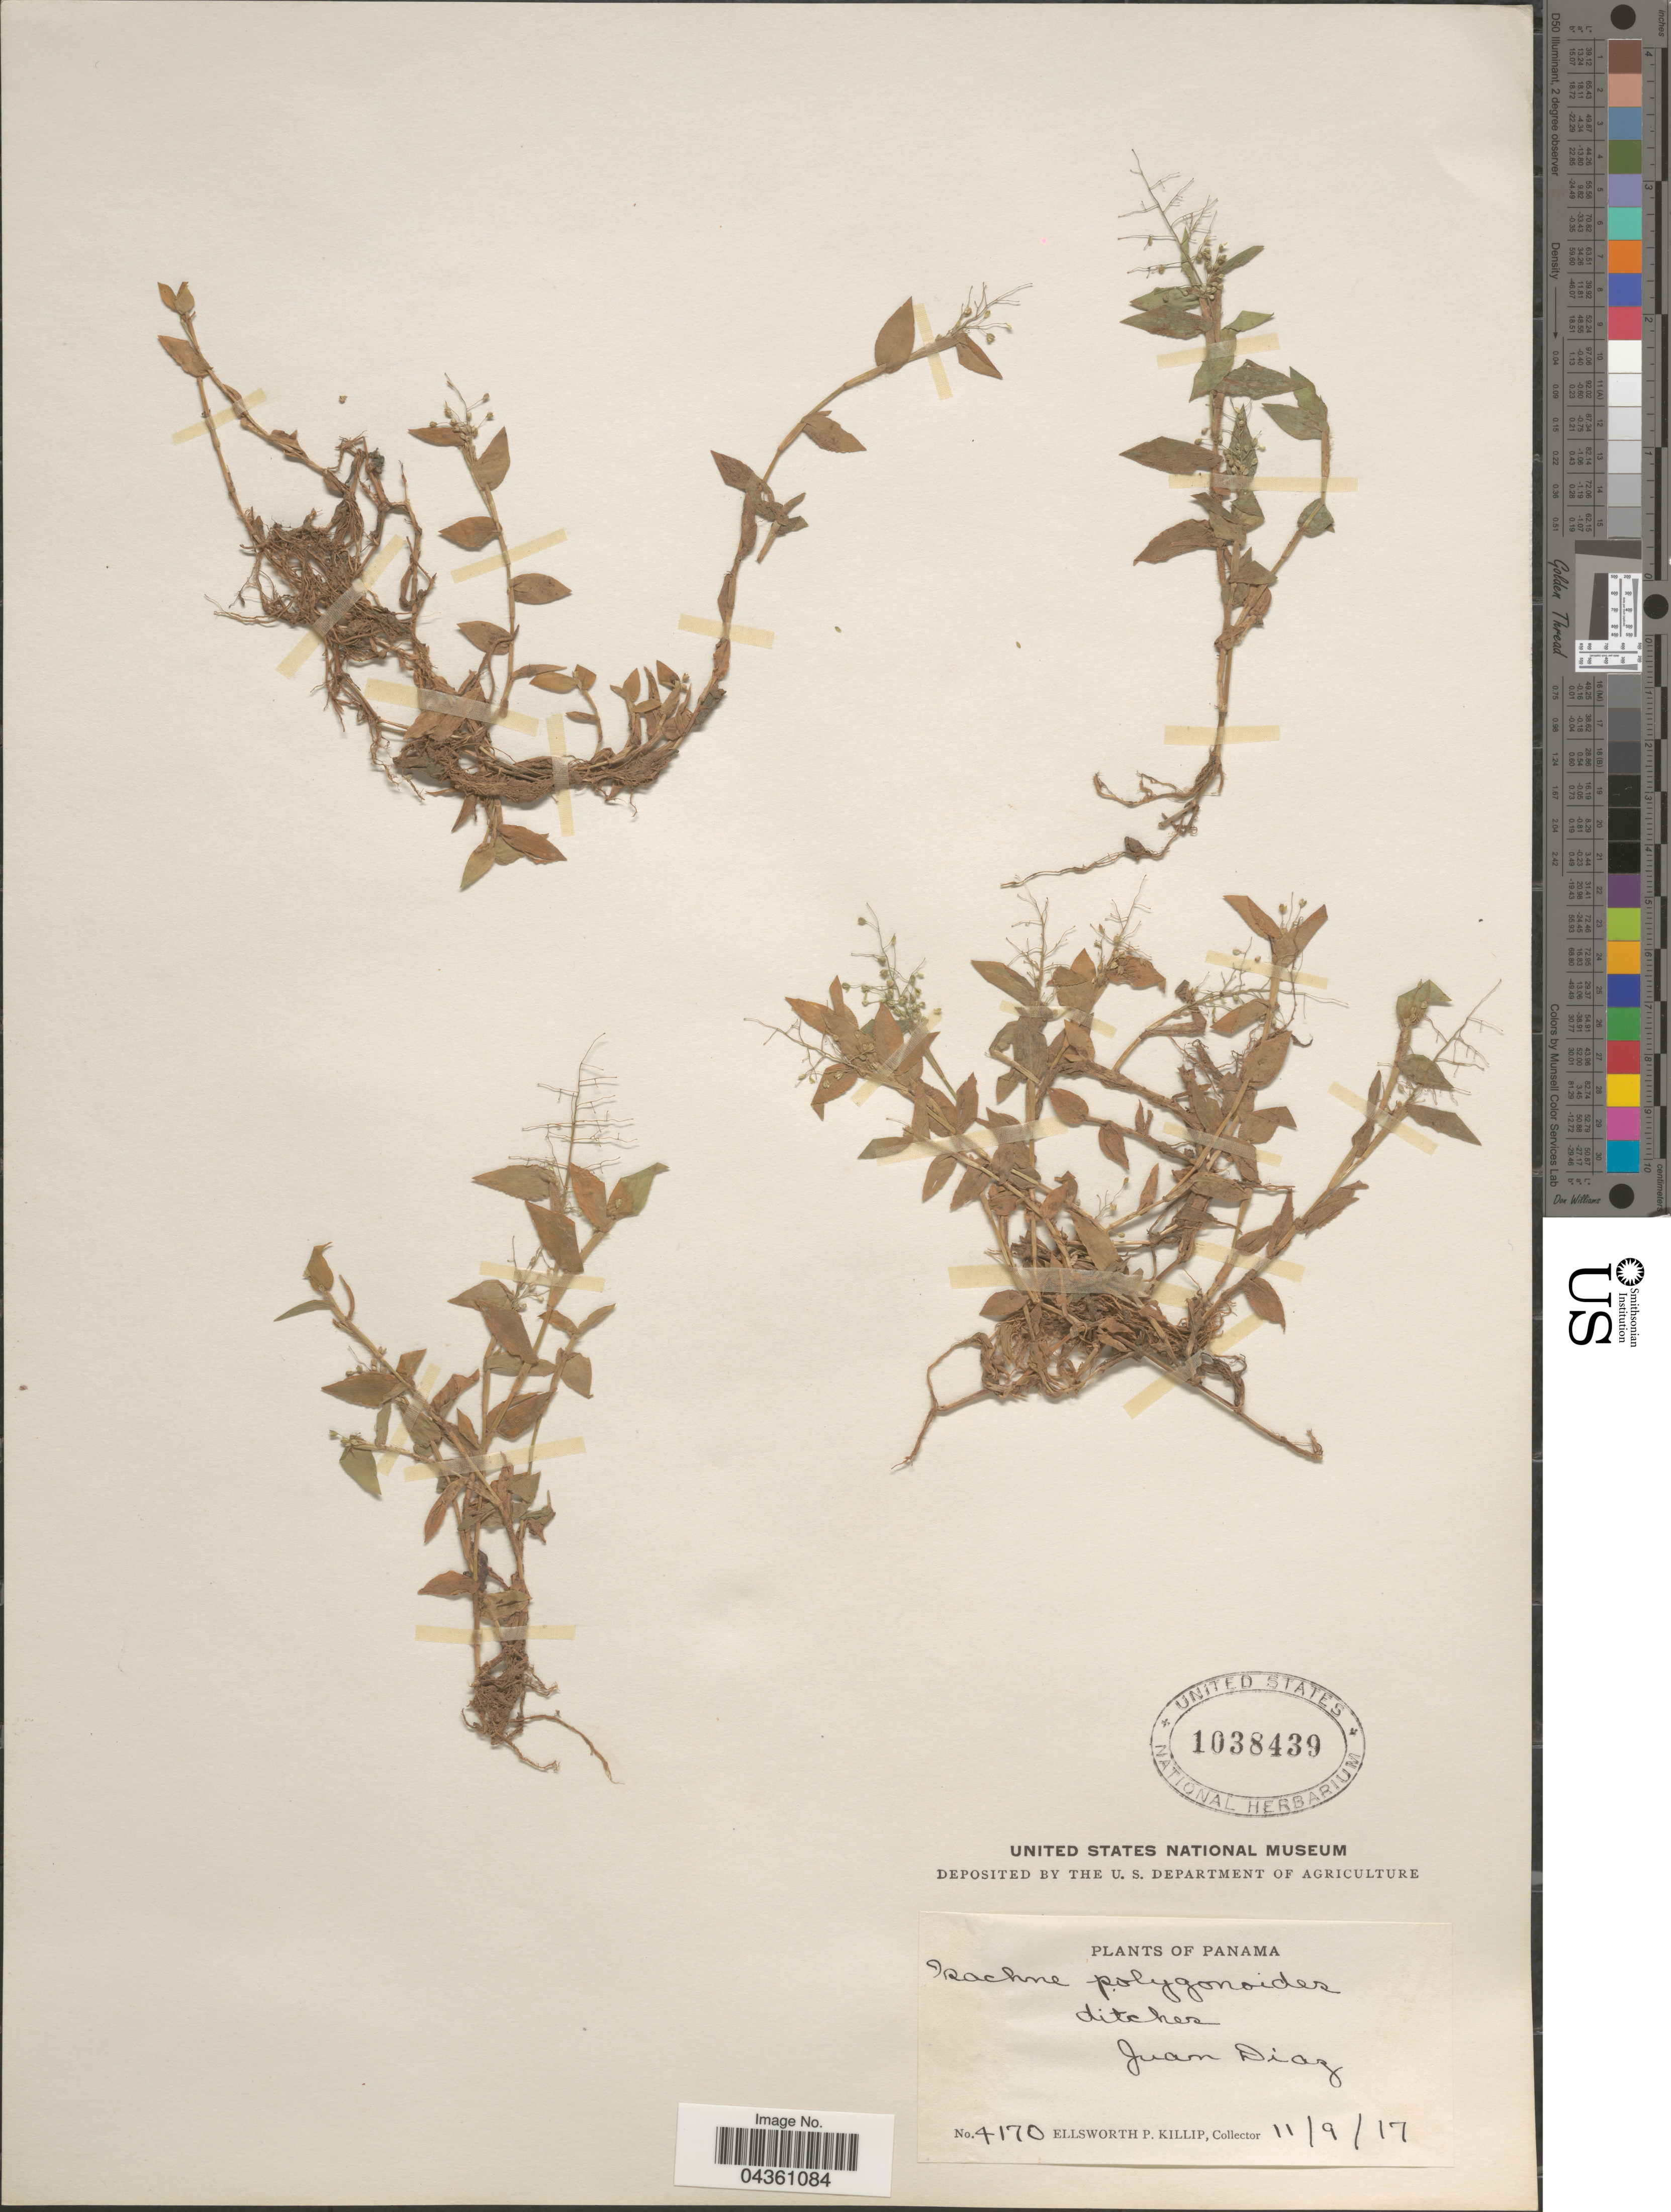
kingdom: Plantae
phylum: Tracheophyta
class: Liliopsida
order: Poales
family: Poaceae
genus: Isachne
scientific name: Isachne polygonoides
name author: (Lam.) Döll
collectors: E. P. Killip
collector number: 4170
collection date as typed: Transcribed d/m/y: 11/9/17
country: Panama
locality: Juan Diaz.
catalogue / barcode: US 1038439